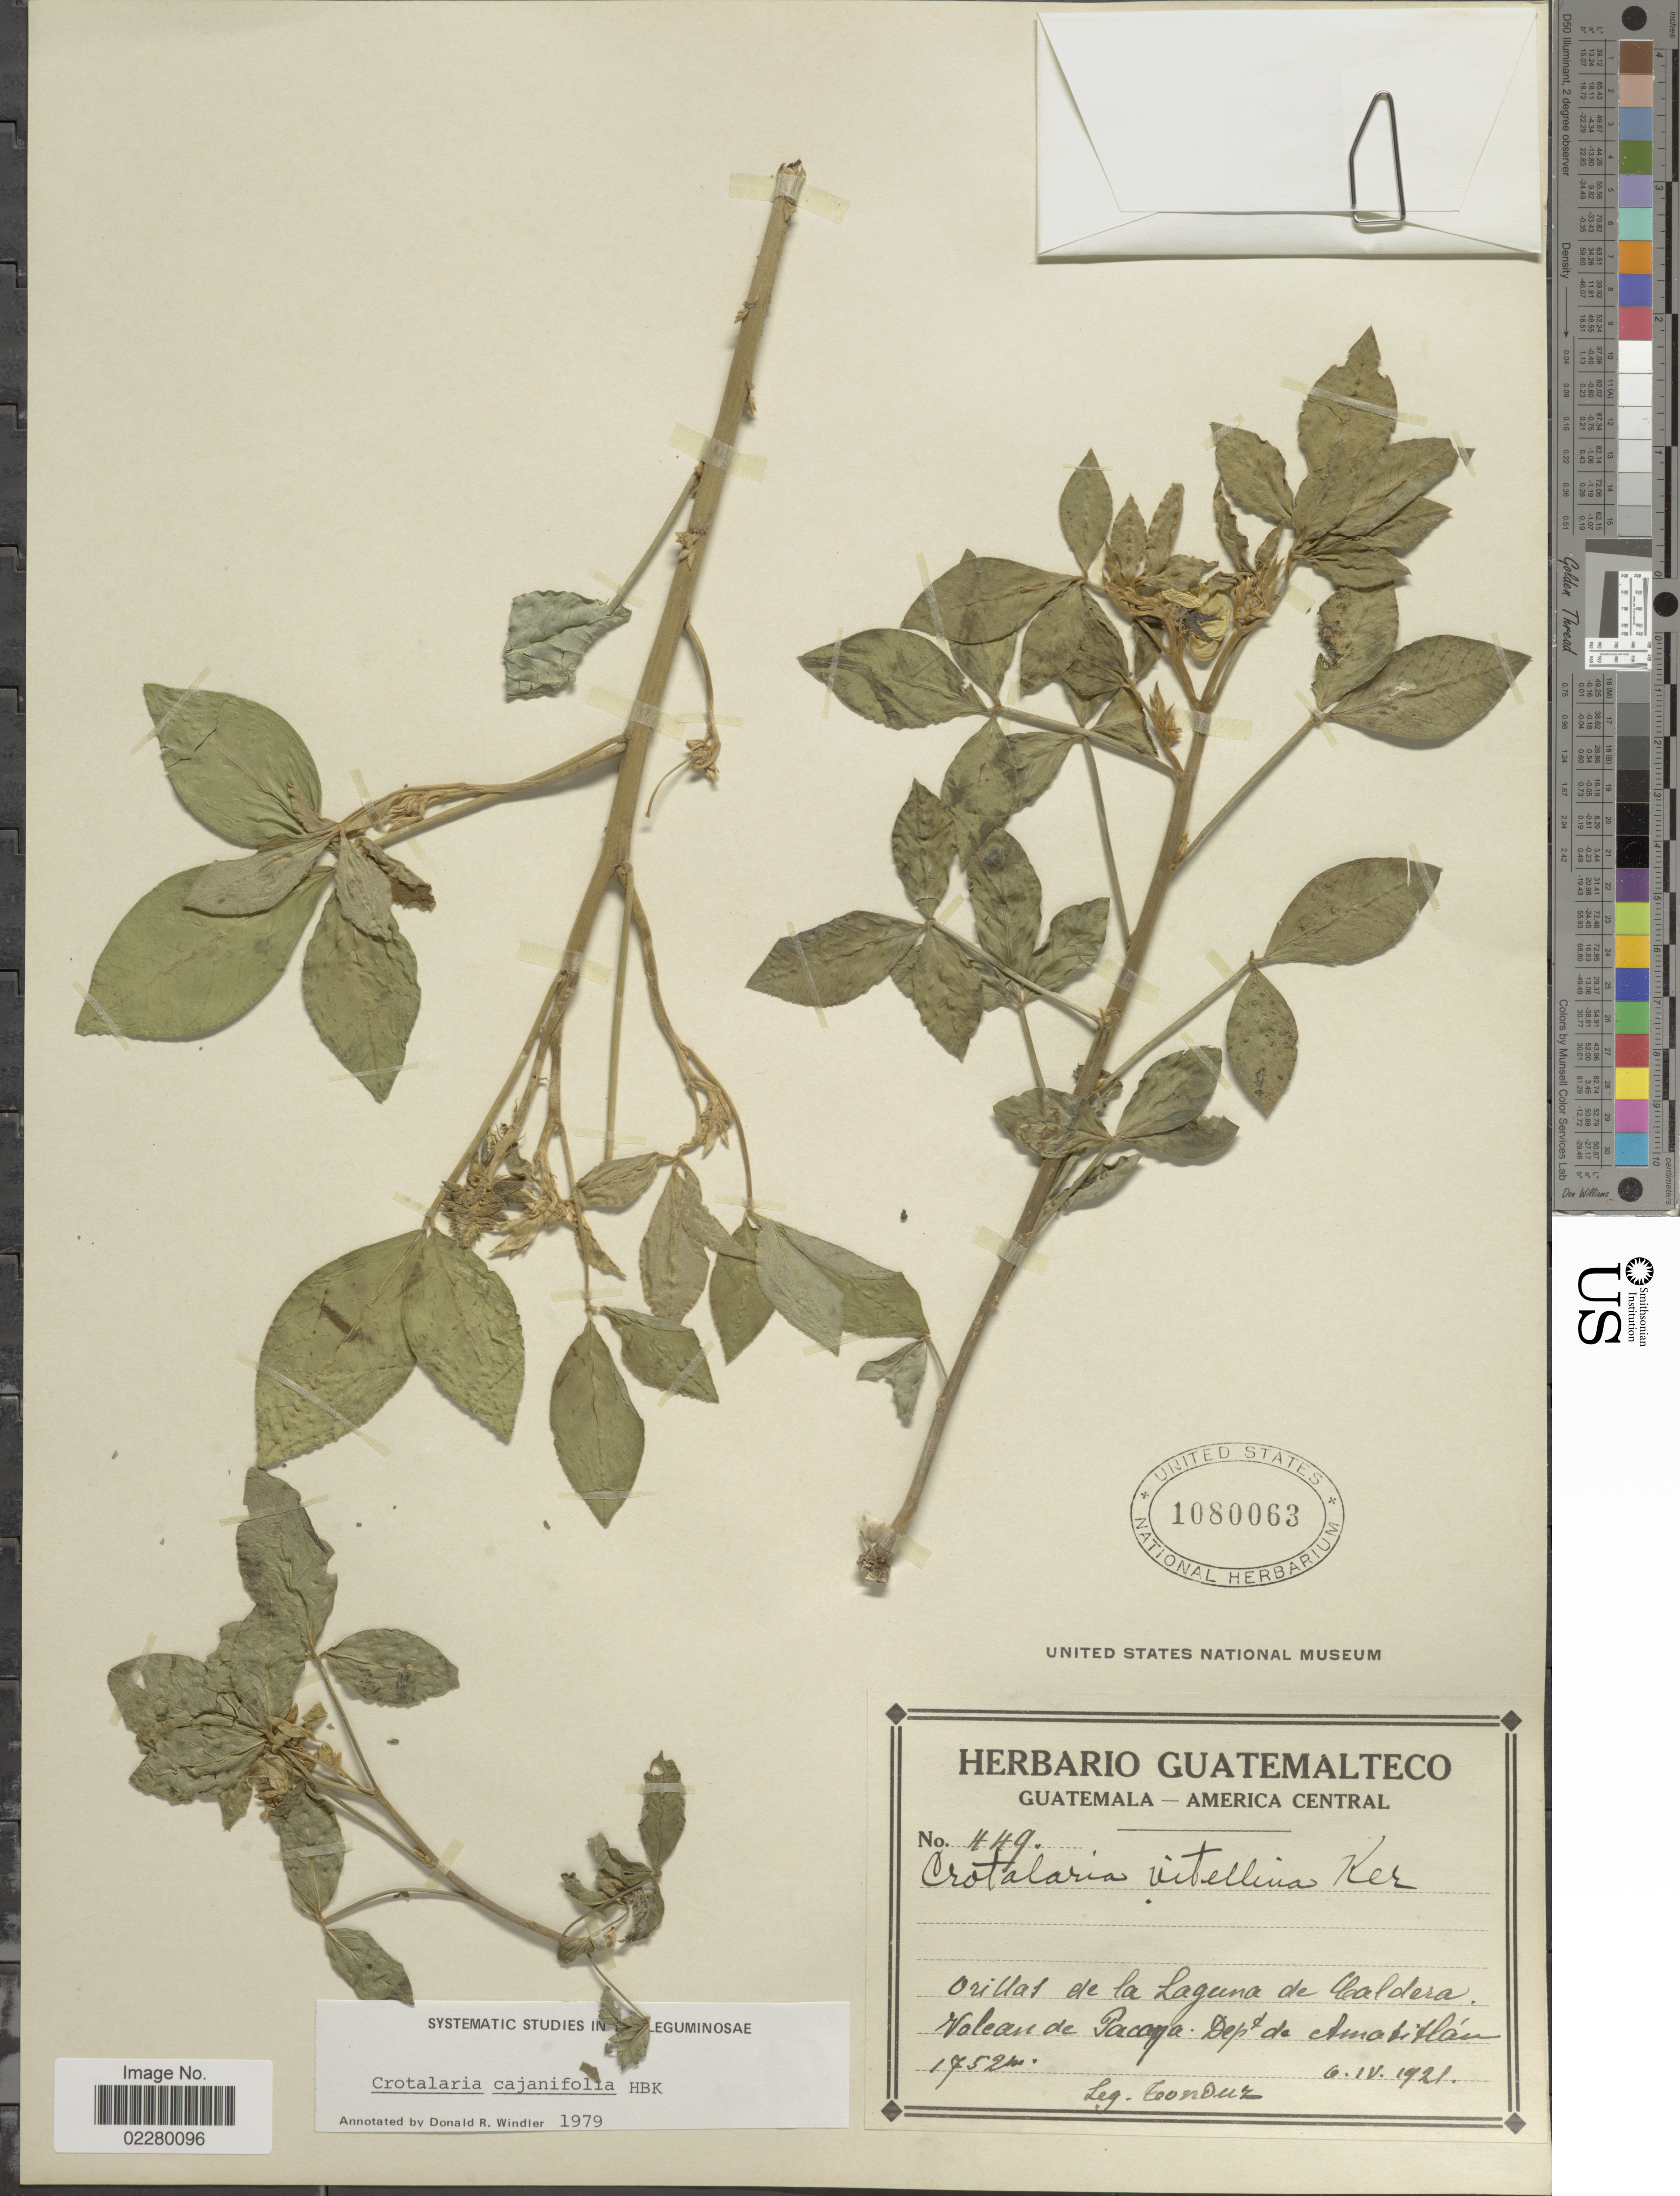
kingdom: Plantae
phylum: Tracheophyta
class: Magnoliopsida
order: Fabales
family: Fabaceae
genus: Crotalaria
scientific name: Crotalaria cajanifolia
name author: Kunth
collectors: A. Tonduz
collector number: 449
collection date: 1921-04-06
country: Guatemala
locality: Orillas de la Laguna de Caldera. Volcan de Pacaya, Dept. de Amatitlán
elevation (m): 1752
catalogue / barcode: US 1080063